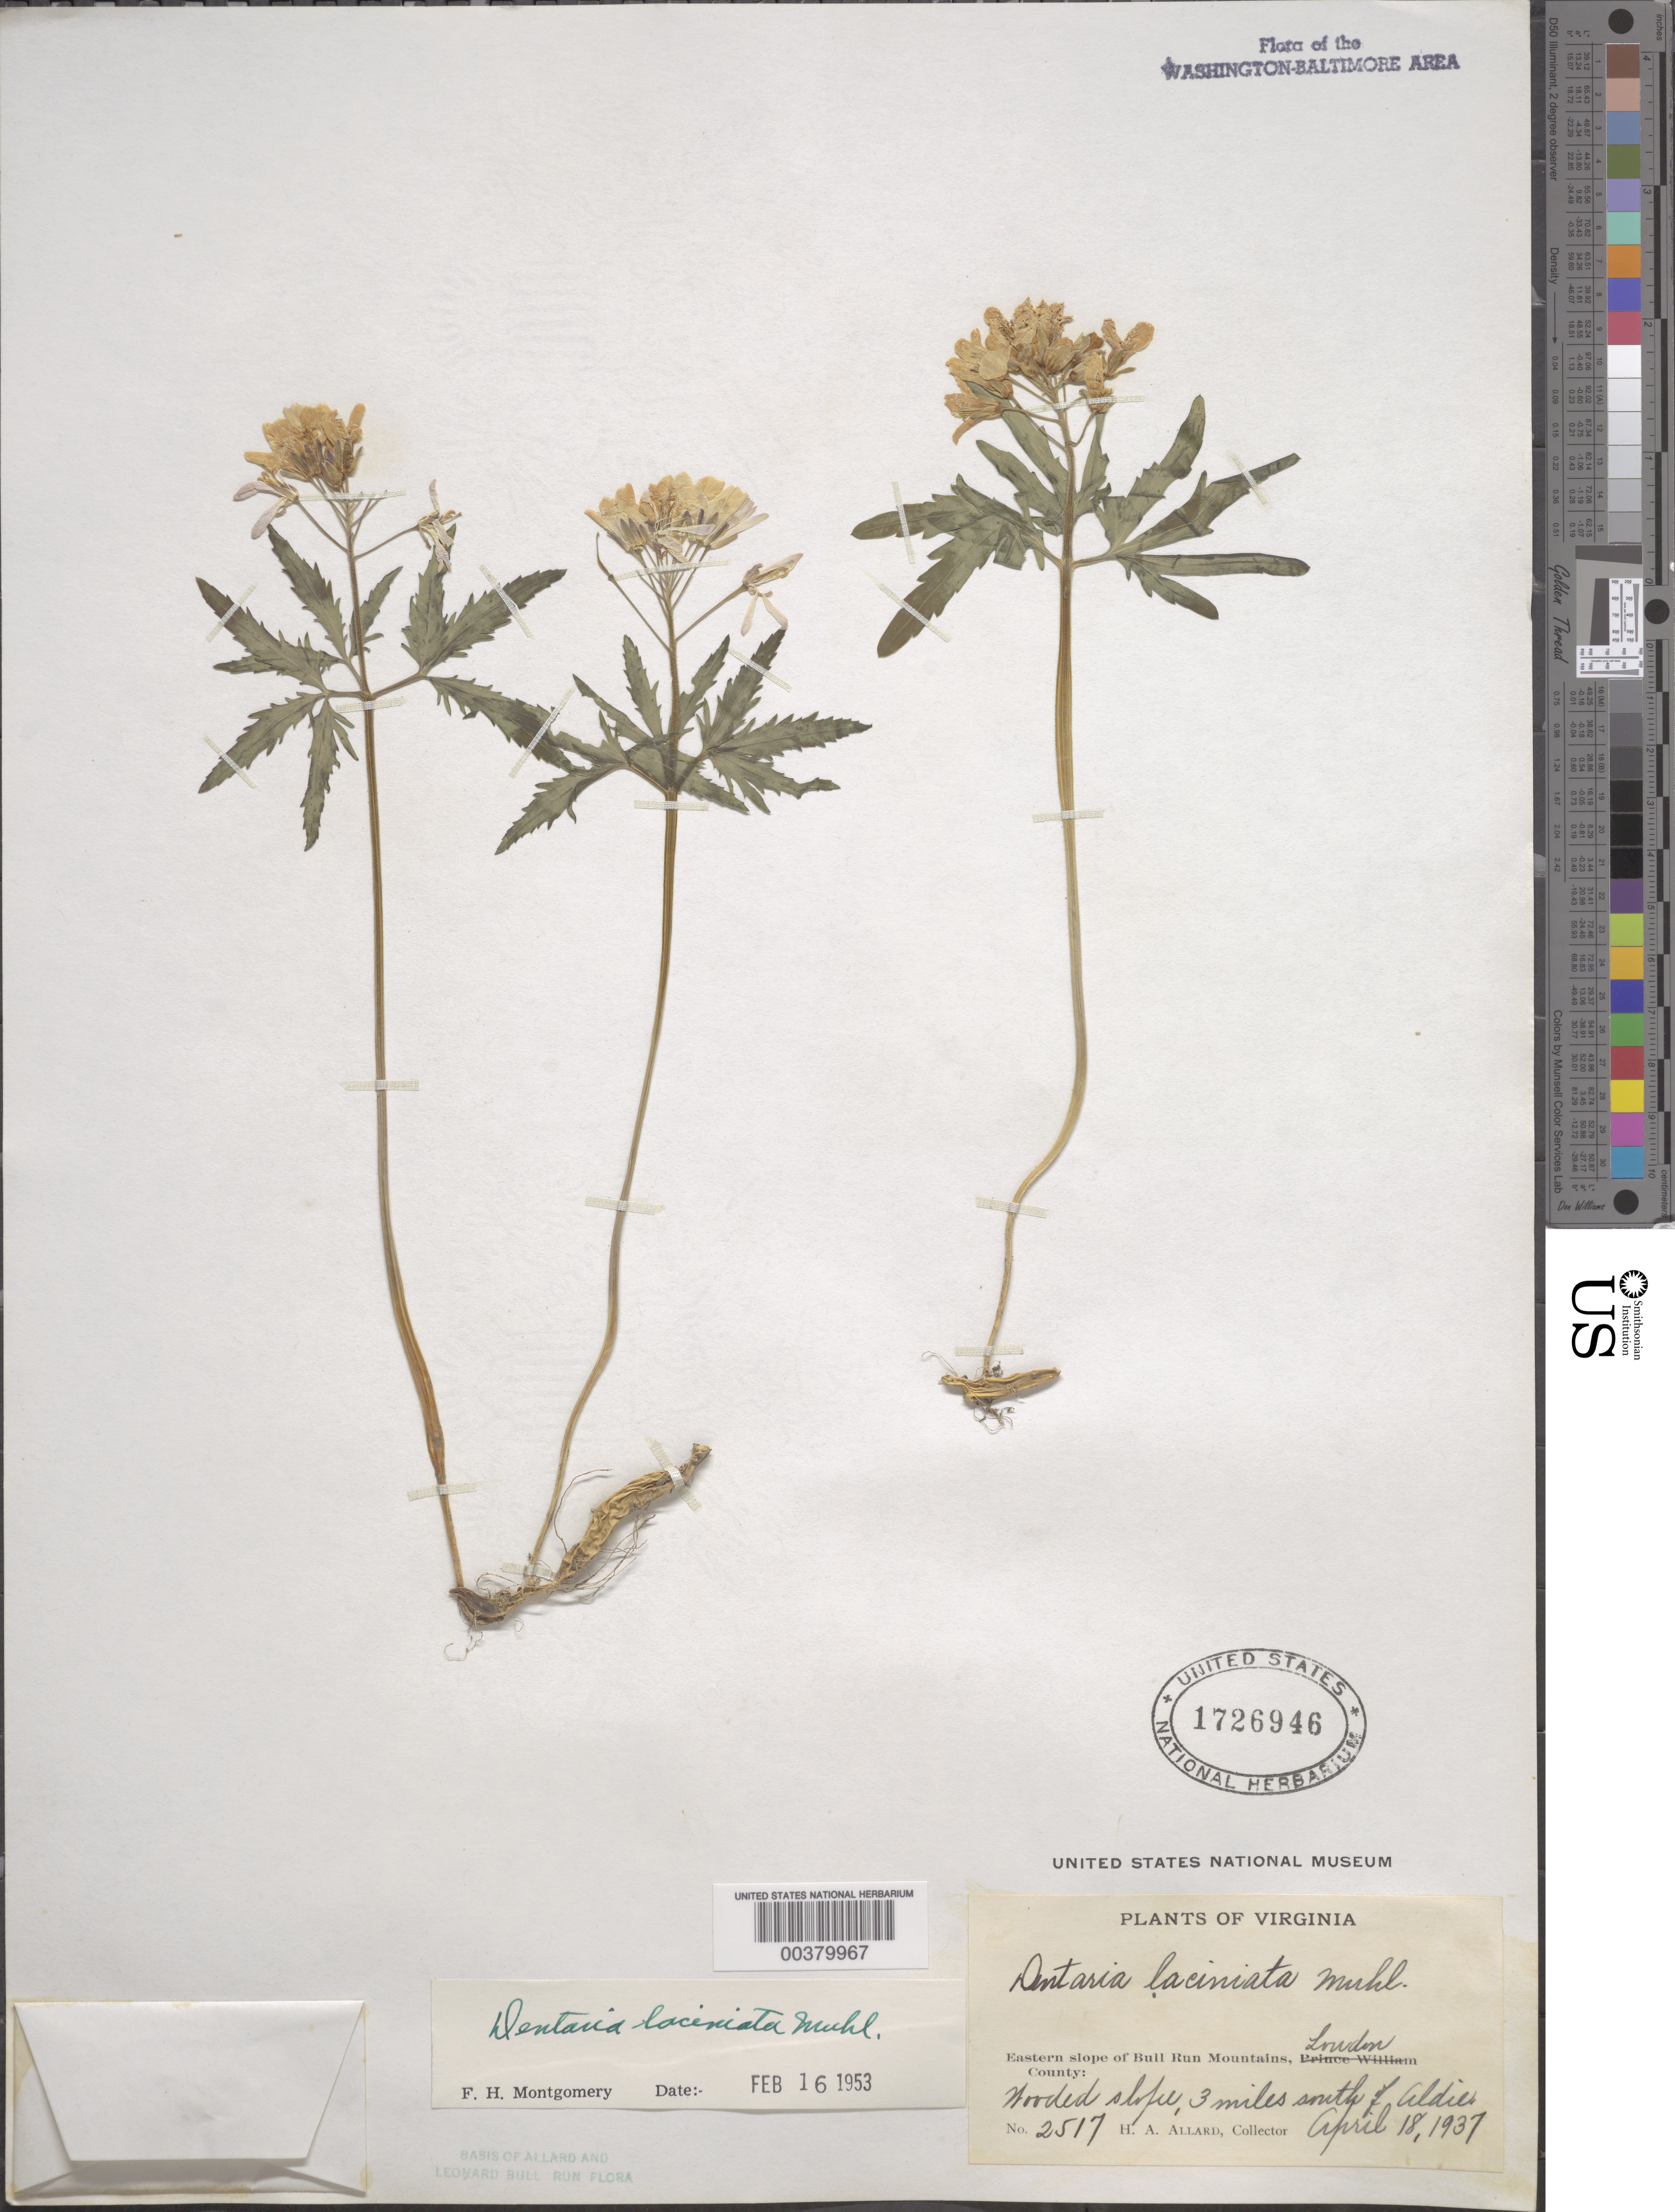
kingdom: Plantae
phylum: Tracheophyta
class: Magnoliopsida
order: Brassicales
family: Brassicaceae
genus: Cardamine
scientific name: Cardamine concatenata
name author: (Michx.) Sw.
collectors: H. A. Allard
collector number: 2517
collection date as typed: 18 Apr 1937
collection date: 1937-04-18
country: United States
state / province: Virginia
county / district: Loudoun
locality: Eastern slope of Bull Run Mountains, South of Aldie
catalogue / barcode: US 1726946